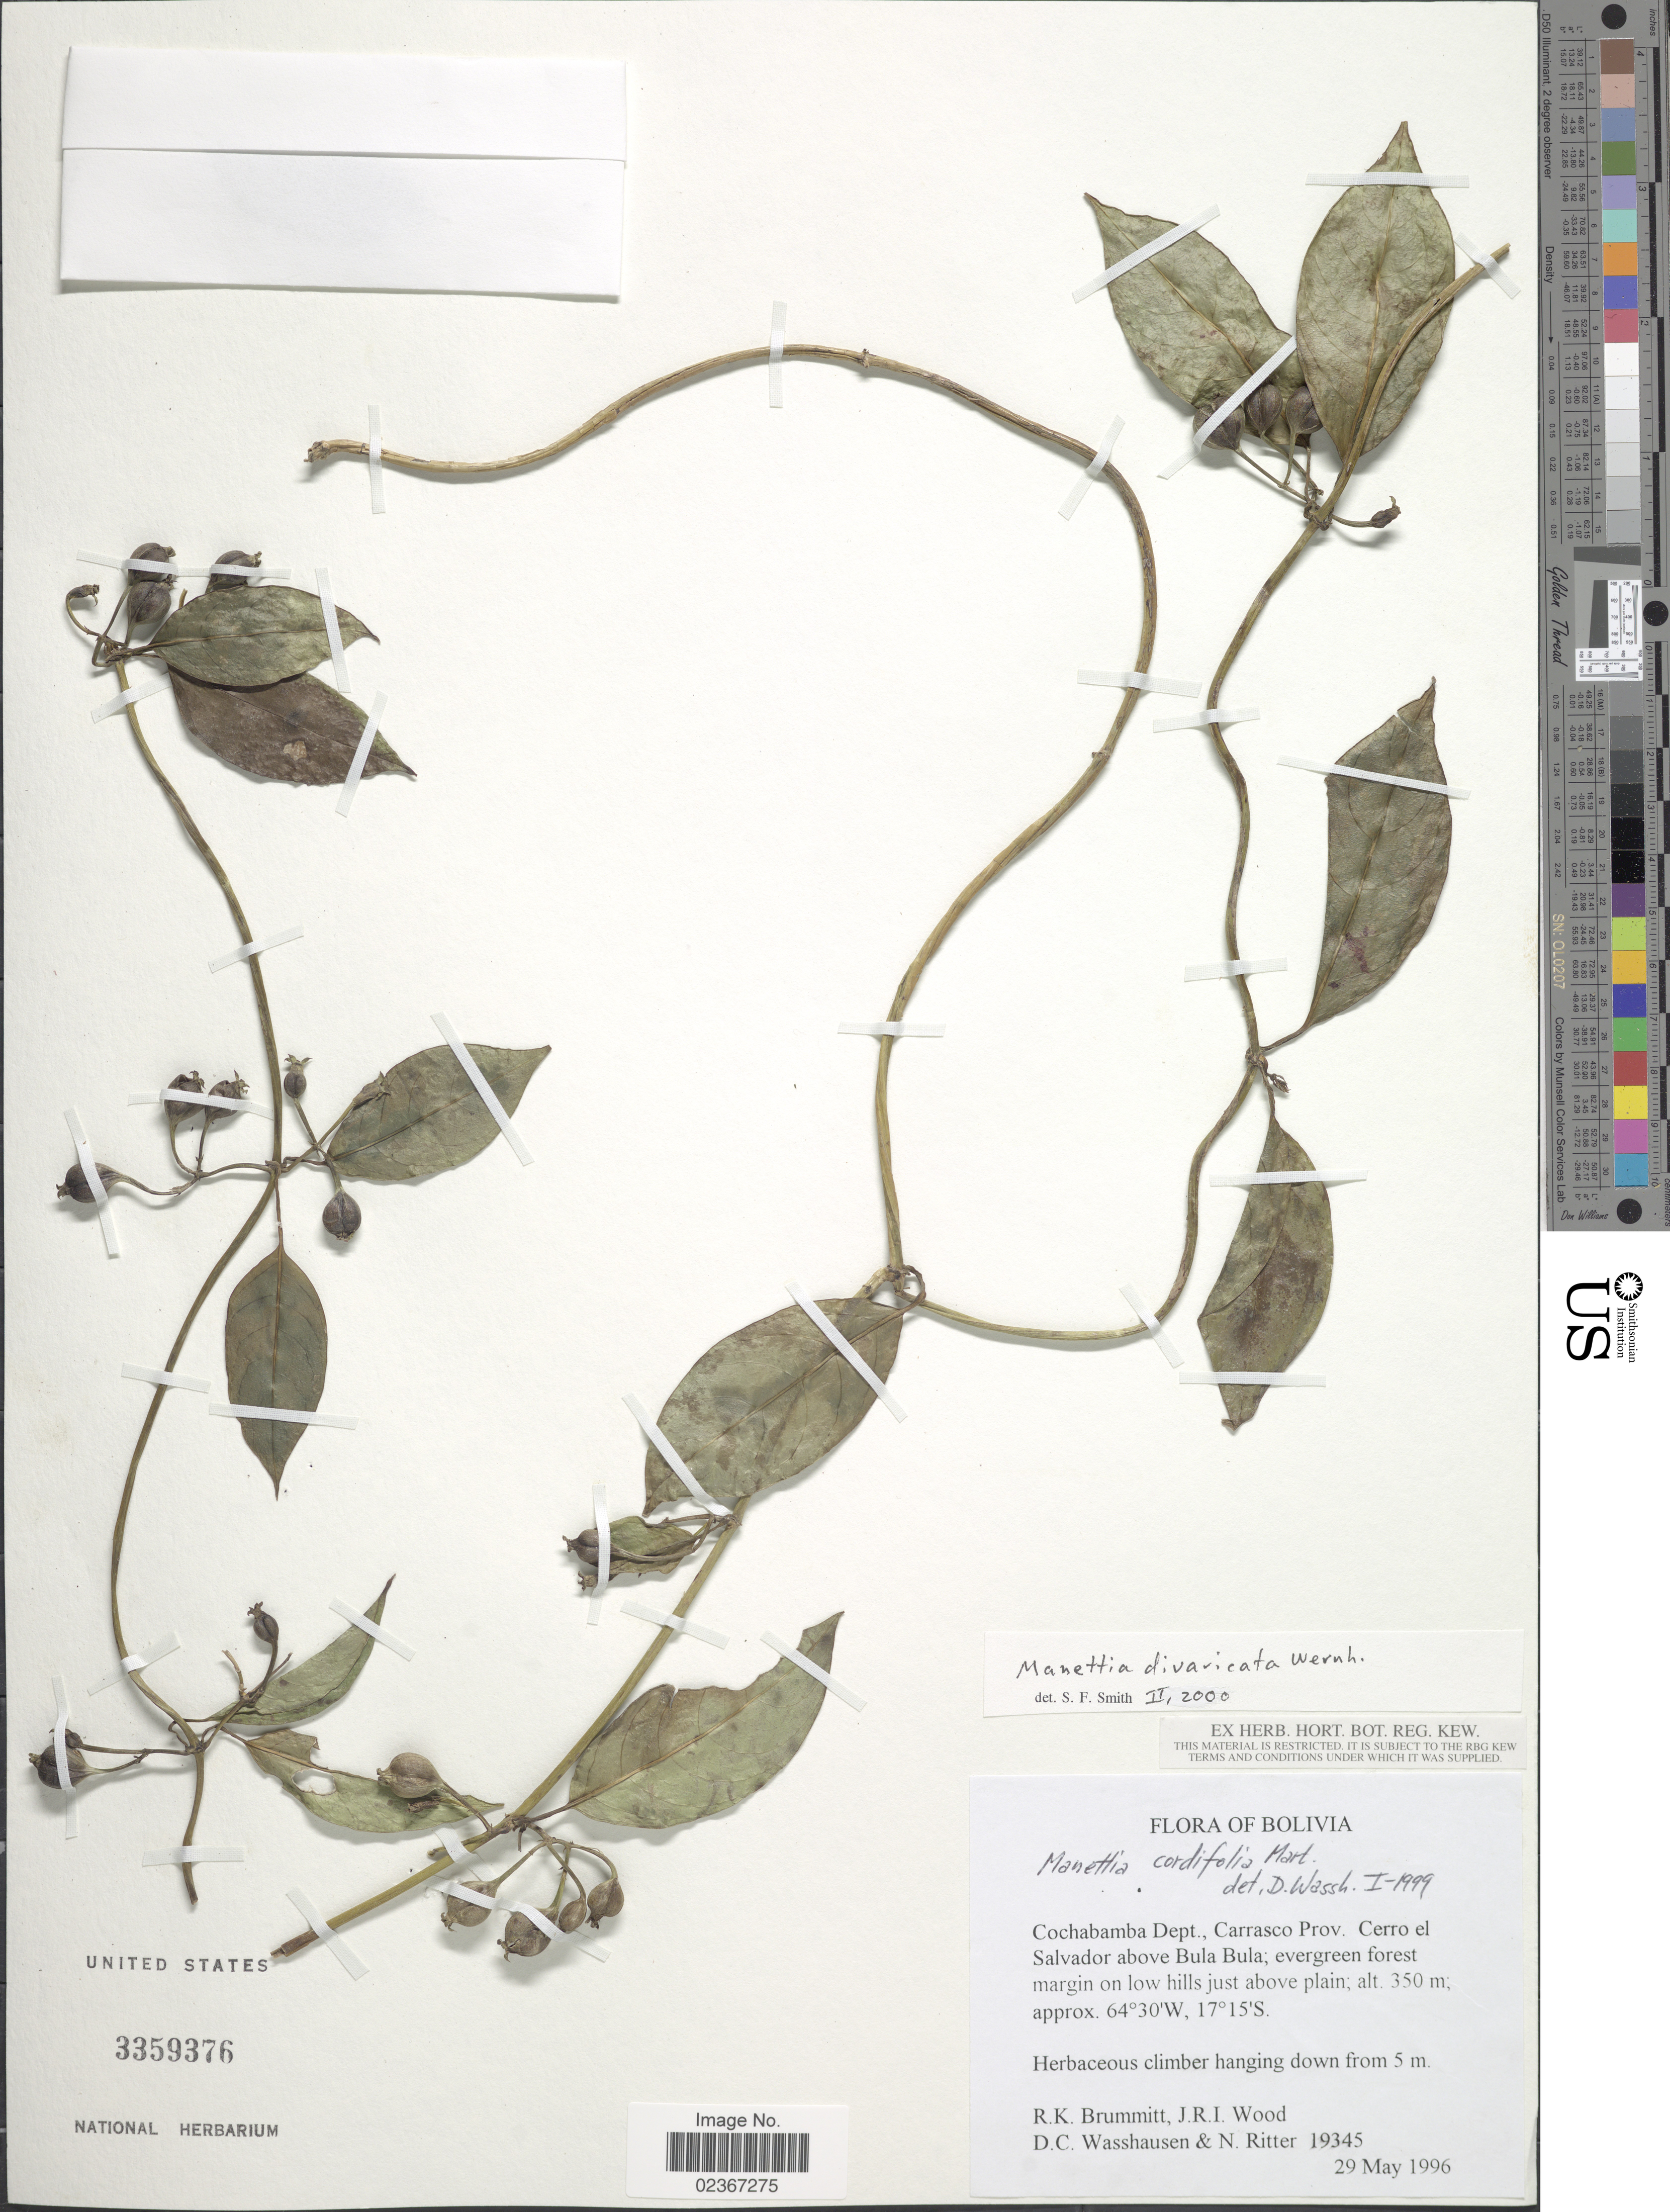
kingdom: Plantae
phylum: Tracheophyta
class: Magnoliopsida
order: Gentianales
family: Rubiaceae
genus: Manettia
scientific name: Manettia divaricata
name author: Wernham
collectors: R. K. Brummitt, J. R. I. Wood, D. C. Wasshausen & N. Ritter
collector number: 19345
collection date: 1996-05-29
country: Bolivia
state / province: Cochabamba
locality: Cochabamba Dept., Carrasco Prov. Cerro el Salvador above Bula Bula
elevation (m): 350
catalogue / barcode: US 3359376